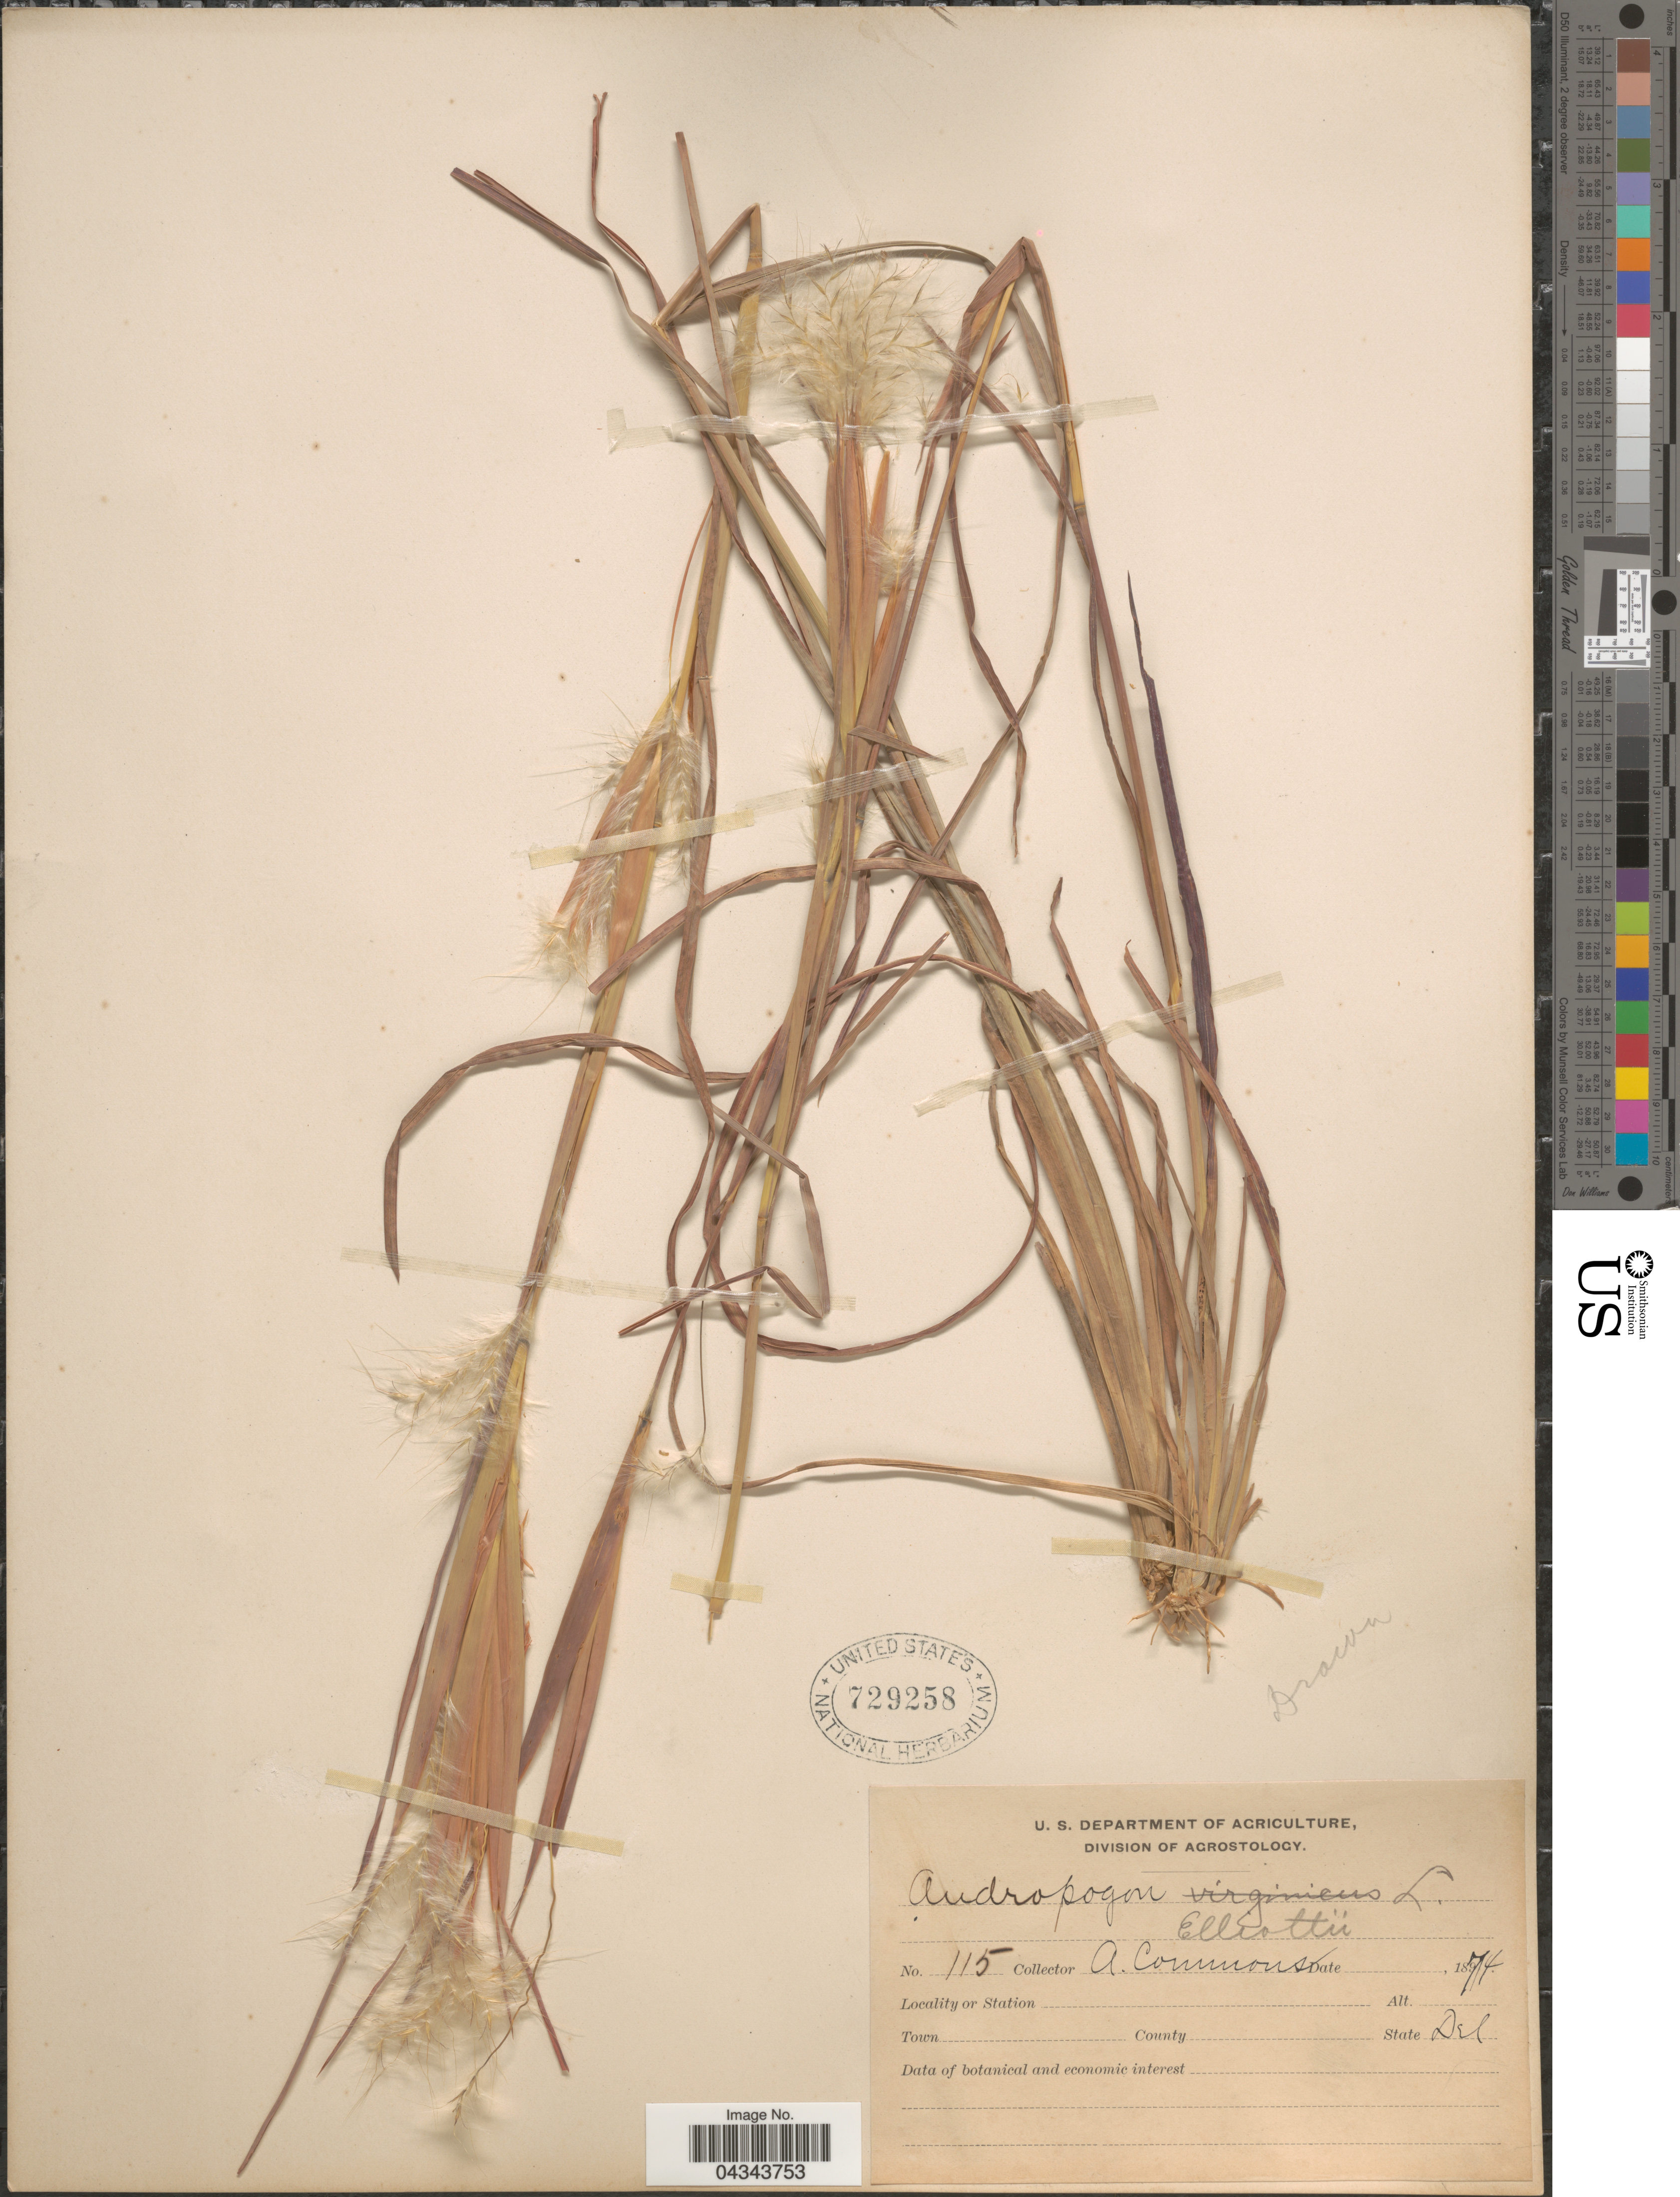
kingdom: Plantae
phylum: Tracheophyta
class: Liliopsida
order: Poales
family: Poaceae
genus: Andropogon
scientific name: Andropogon ternarius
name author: Michx.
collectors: A. Commons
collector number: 115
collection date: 1874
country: United States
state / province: Delaware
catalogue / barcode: US 729258